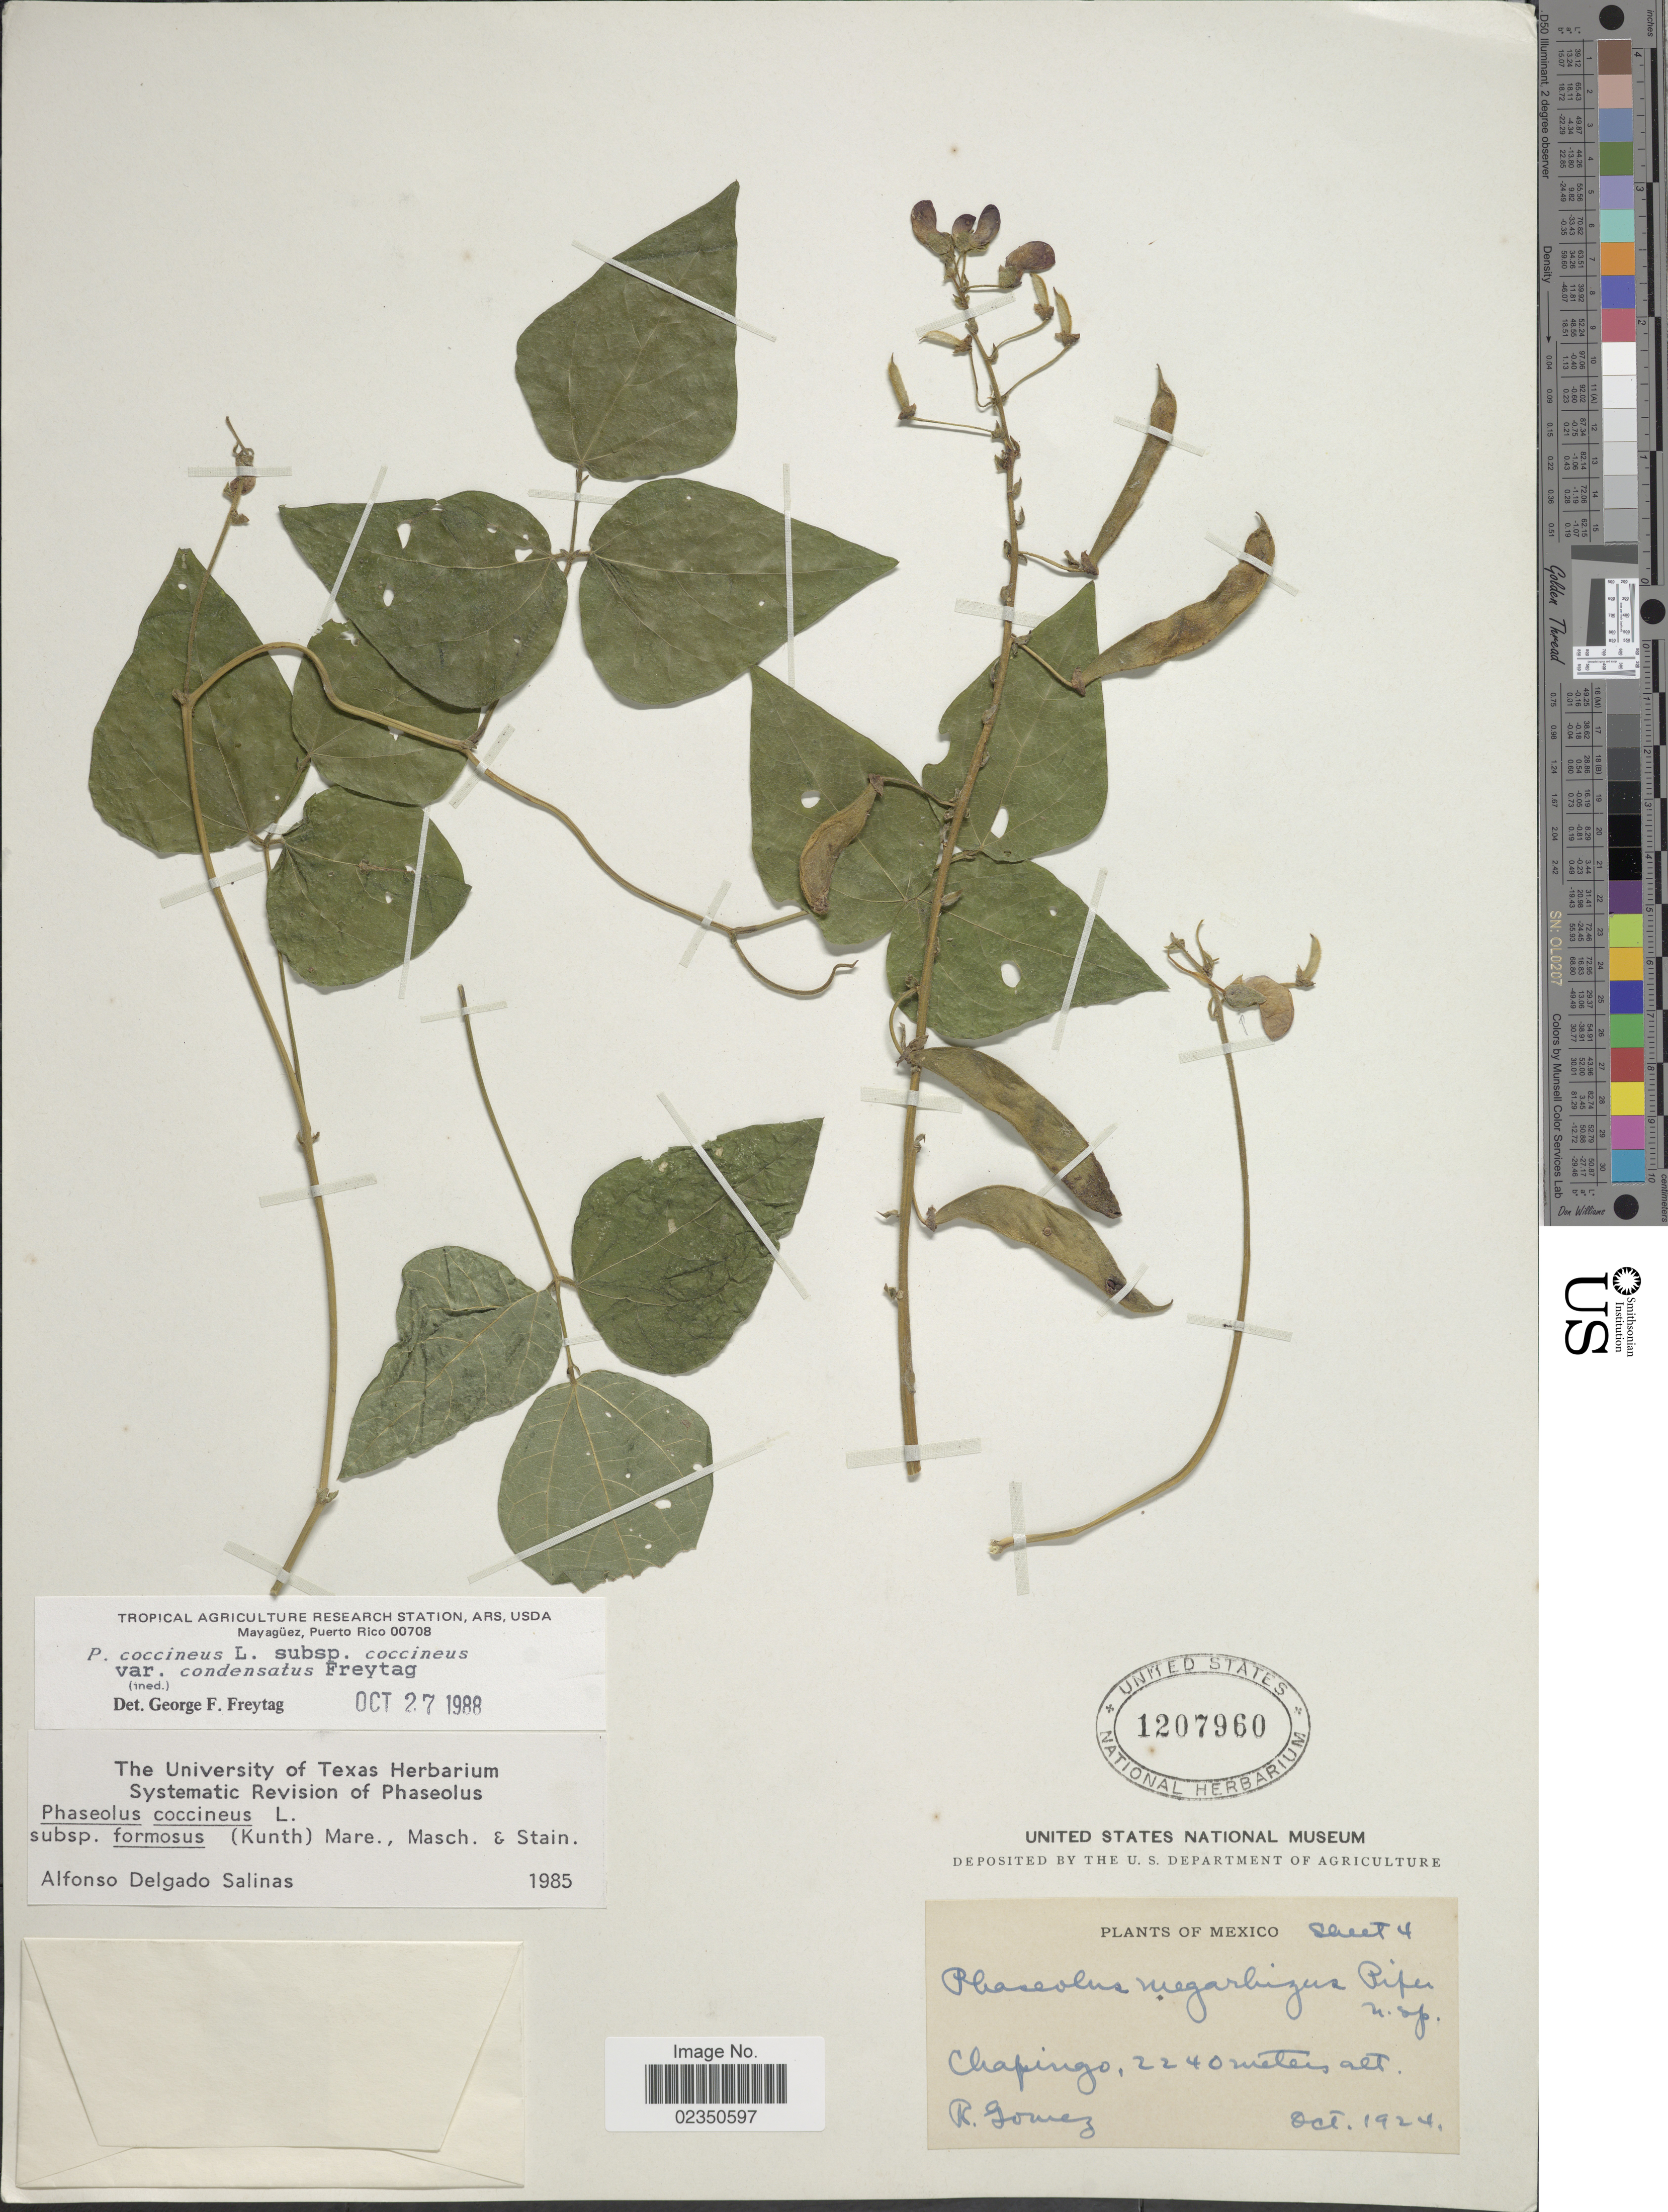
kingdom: Plantae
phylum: Tracheophyta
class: Magnoliopsida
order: Fabales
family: Fabaceae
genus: Phaseolus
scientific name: Phaseolus coccineus var. condensatus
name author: Freytag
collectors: R. Gómez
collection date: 1924-10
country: Mexico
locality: Chapingo.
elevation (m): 2240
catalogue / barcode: US 1207960